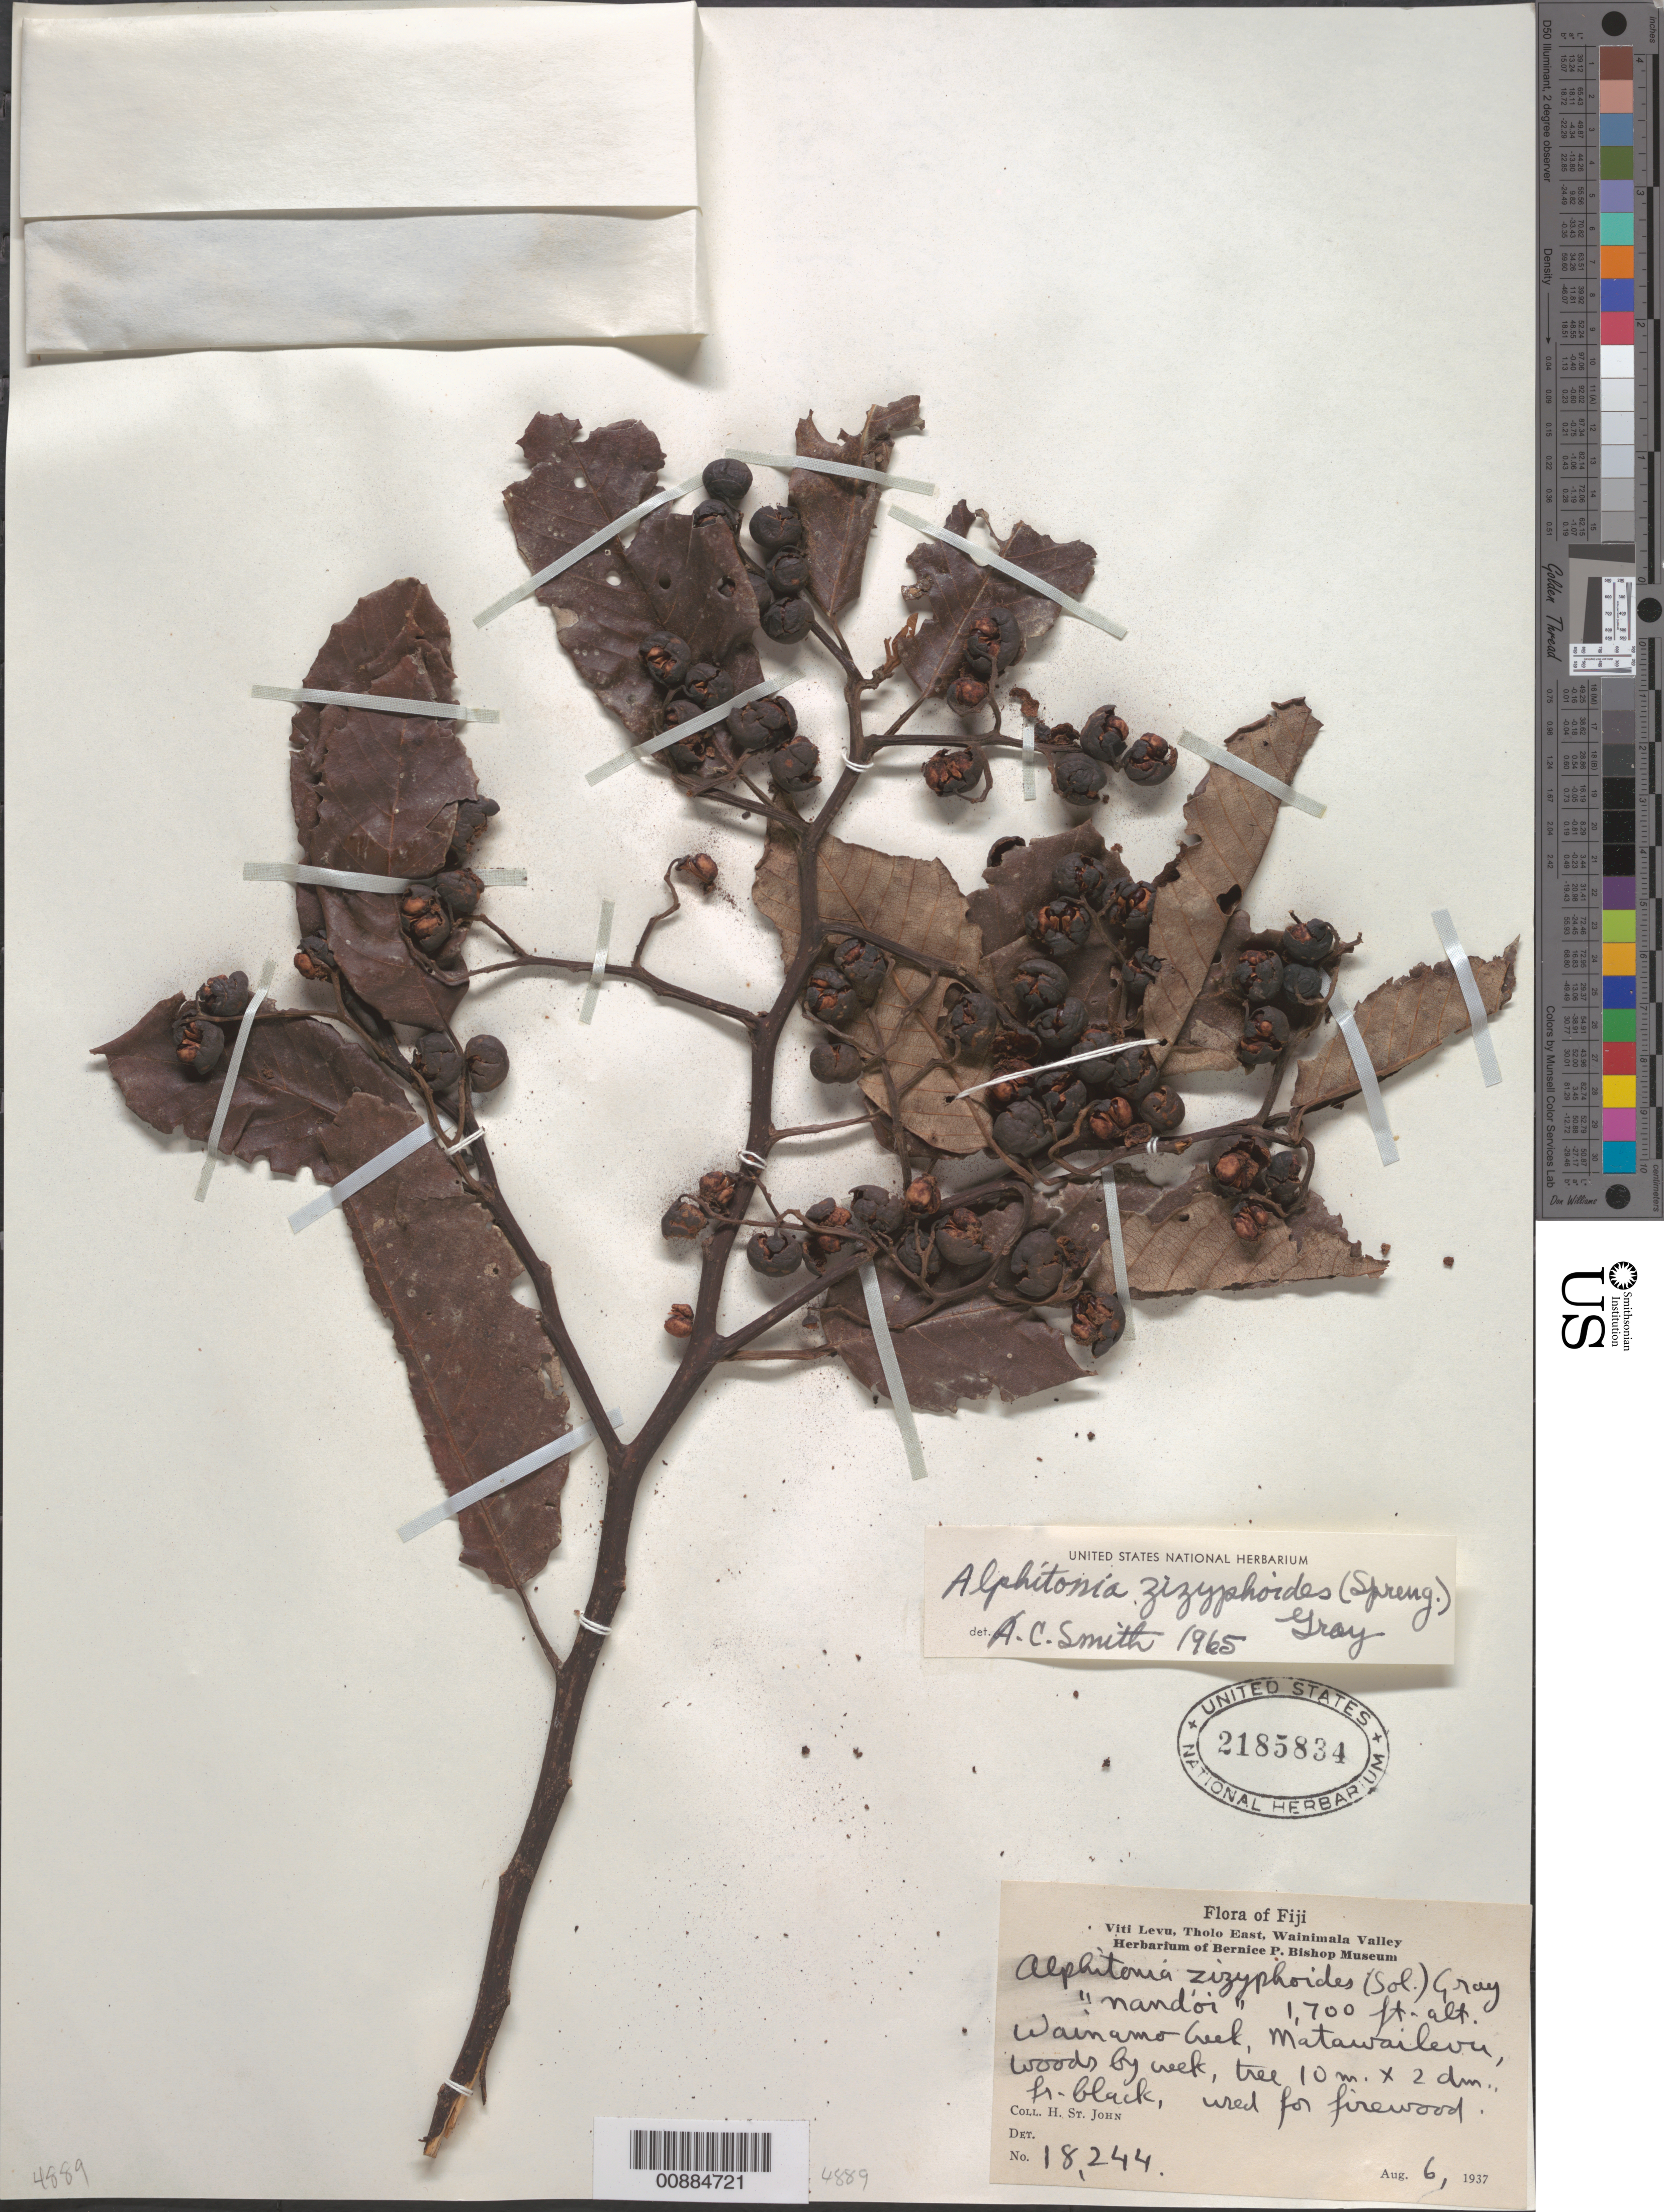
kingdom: Plantae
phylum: Tracheophyta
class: Magnoliopsida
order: Rosales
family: Rhamnaceae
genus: Alphitonia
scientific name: Alphitonia zizyphoides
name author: (Sol. ex Spreng.) A. Gray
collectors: H. St. John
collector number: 18244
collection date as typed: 06 Aug 1937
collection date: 1937-08-06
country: Fiji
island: Viti Levu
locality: Wainamo Creek, Matawailevu; woods by creek.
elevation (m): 518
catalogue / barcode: US 2185834